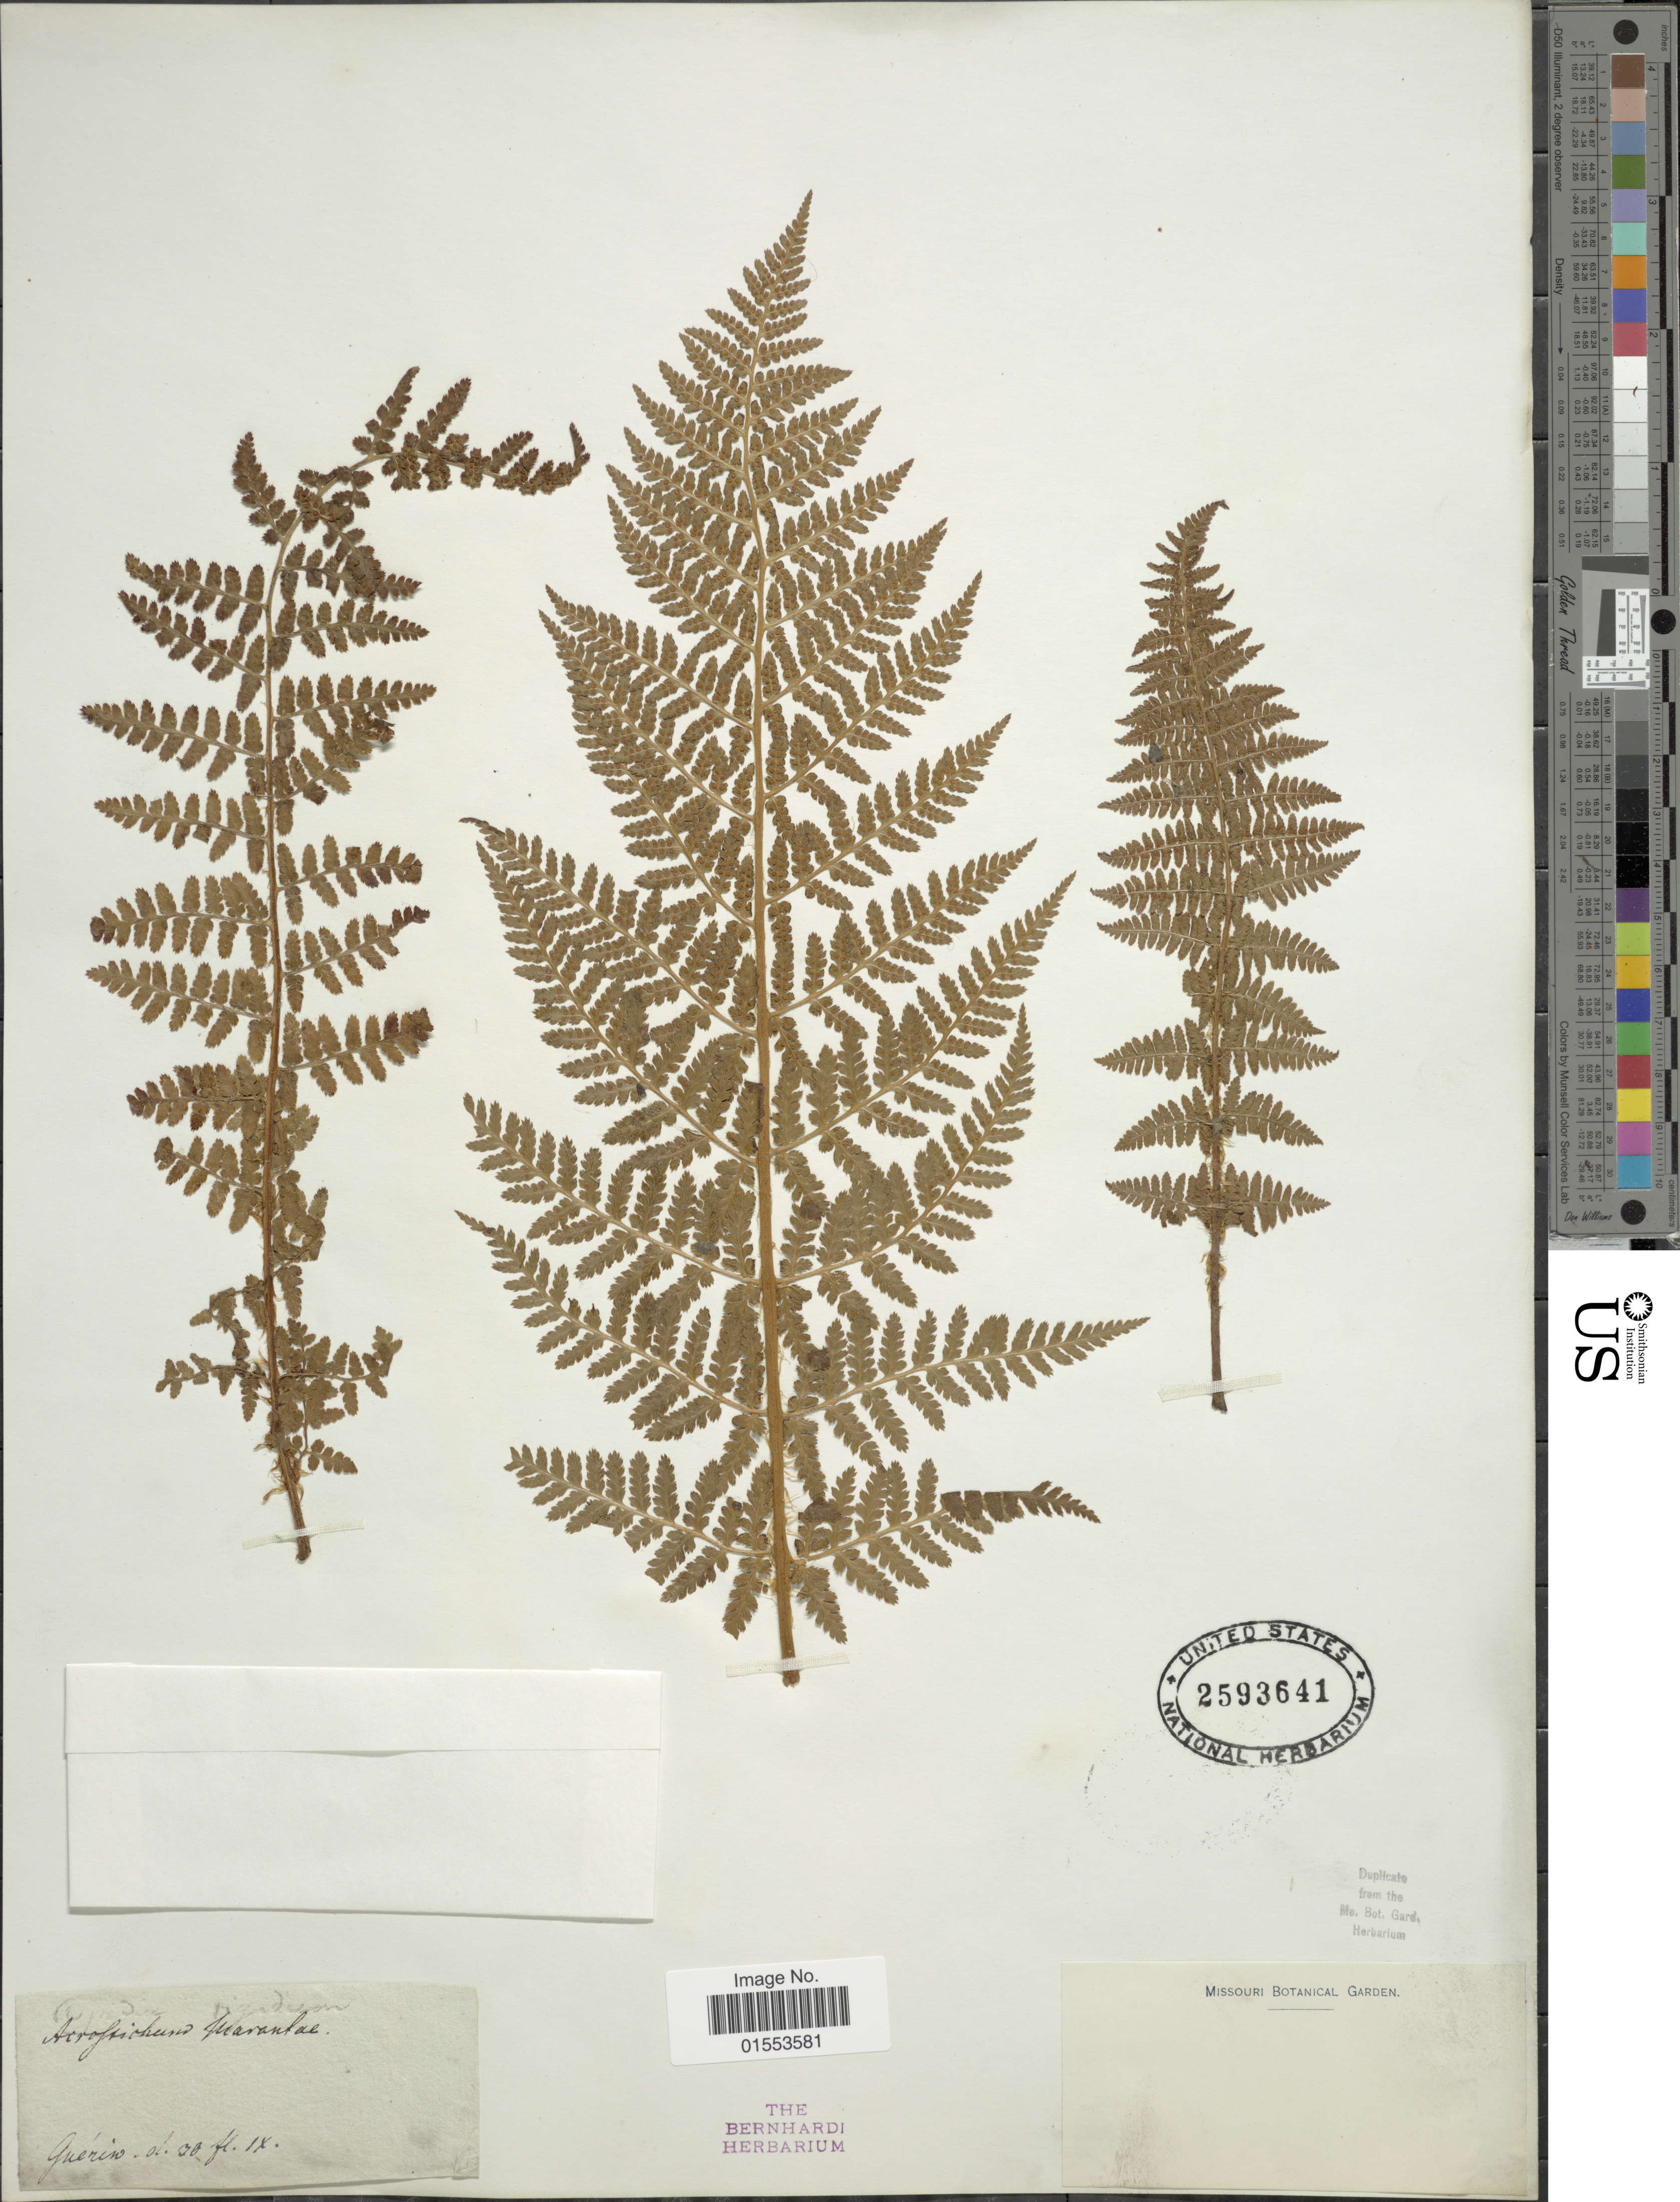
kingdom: Plantae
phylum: Tracheophyta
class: Polypodiopsida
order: Polypodiales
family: Dryopteridaceae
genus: Dryopteris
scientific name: Dryopteris rigida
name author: Underw.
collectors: R. Querino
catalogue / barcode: US 2593641